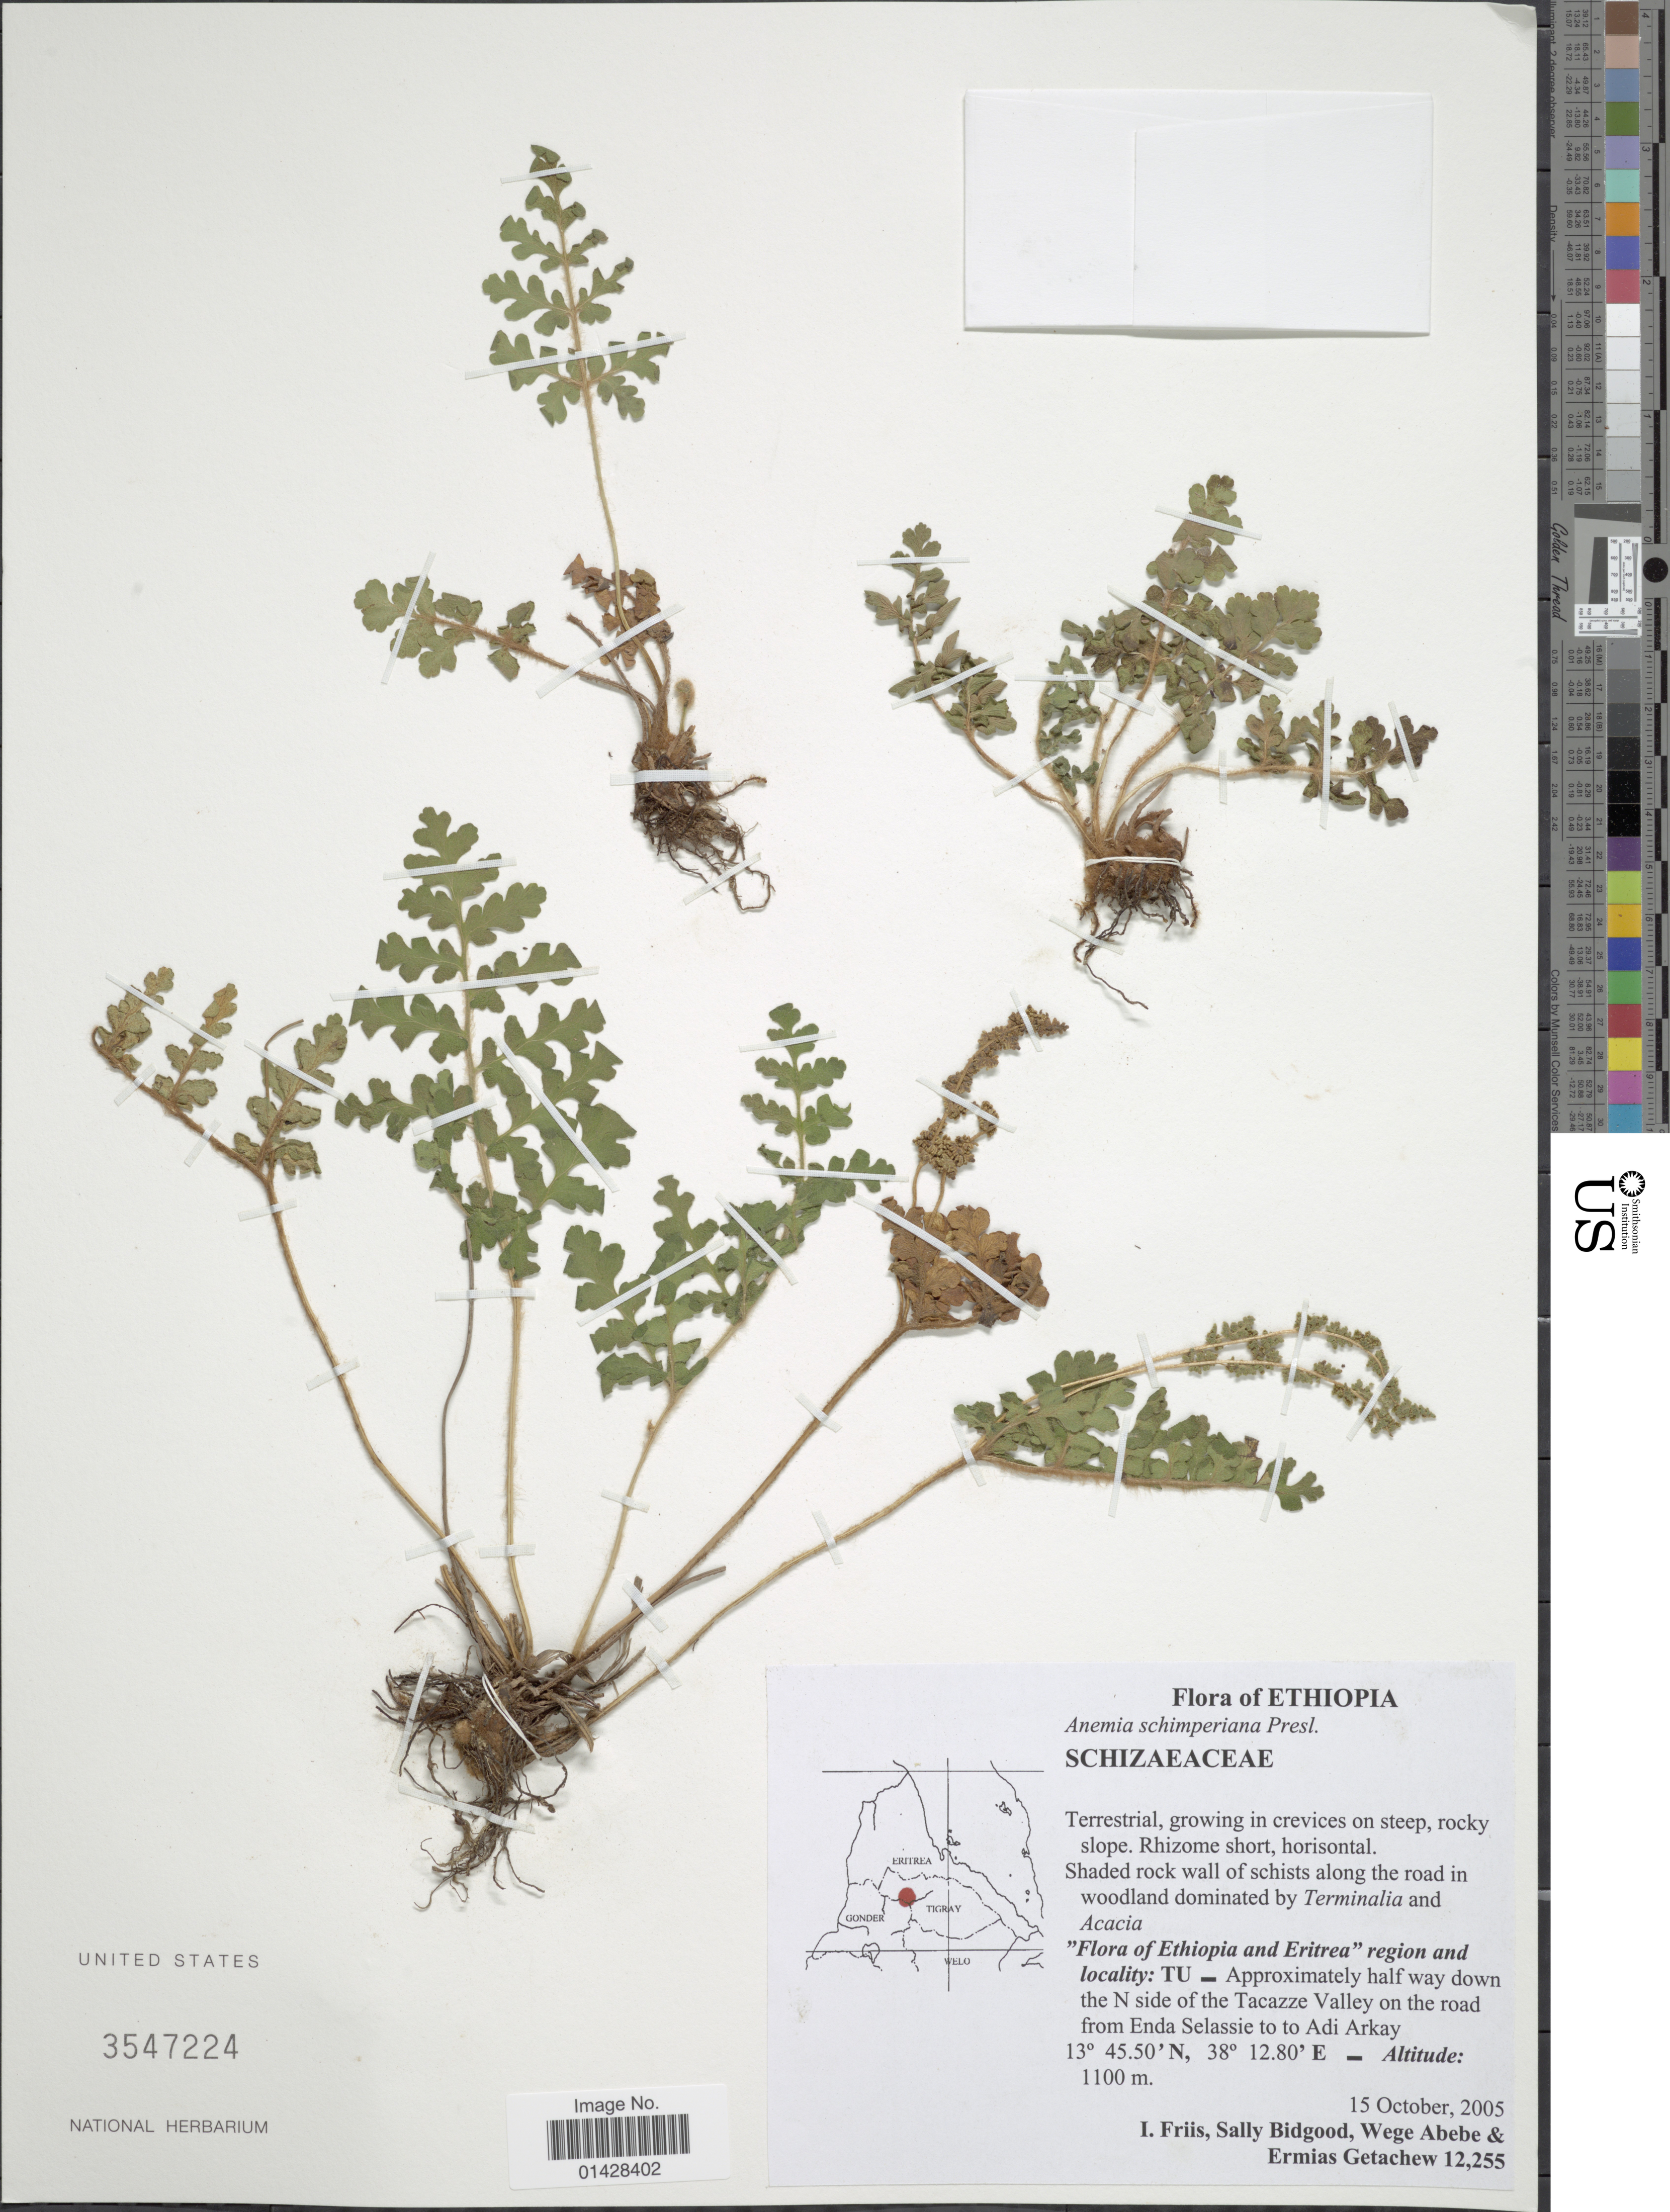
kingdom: Plantae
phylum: Tracheophyta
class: Polypodiopsida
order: Schizaeales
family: Anemiaceae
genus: Anemia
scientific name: Anemia schimperiana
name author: C. Presl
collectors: I. Friis, S. Bidgood, W. Abebe & E. Getachew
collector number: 12255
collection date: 2005-10-15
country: Ethiopia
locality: Ethiopia and Eritrea, TU _ Approximately half way down the N side of the Tacazze Valley on the road from Enda Selassie to to Adi Arkay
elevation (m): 1100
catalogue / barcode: US 3547224